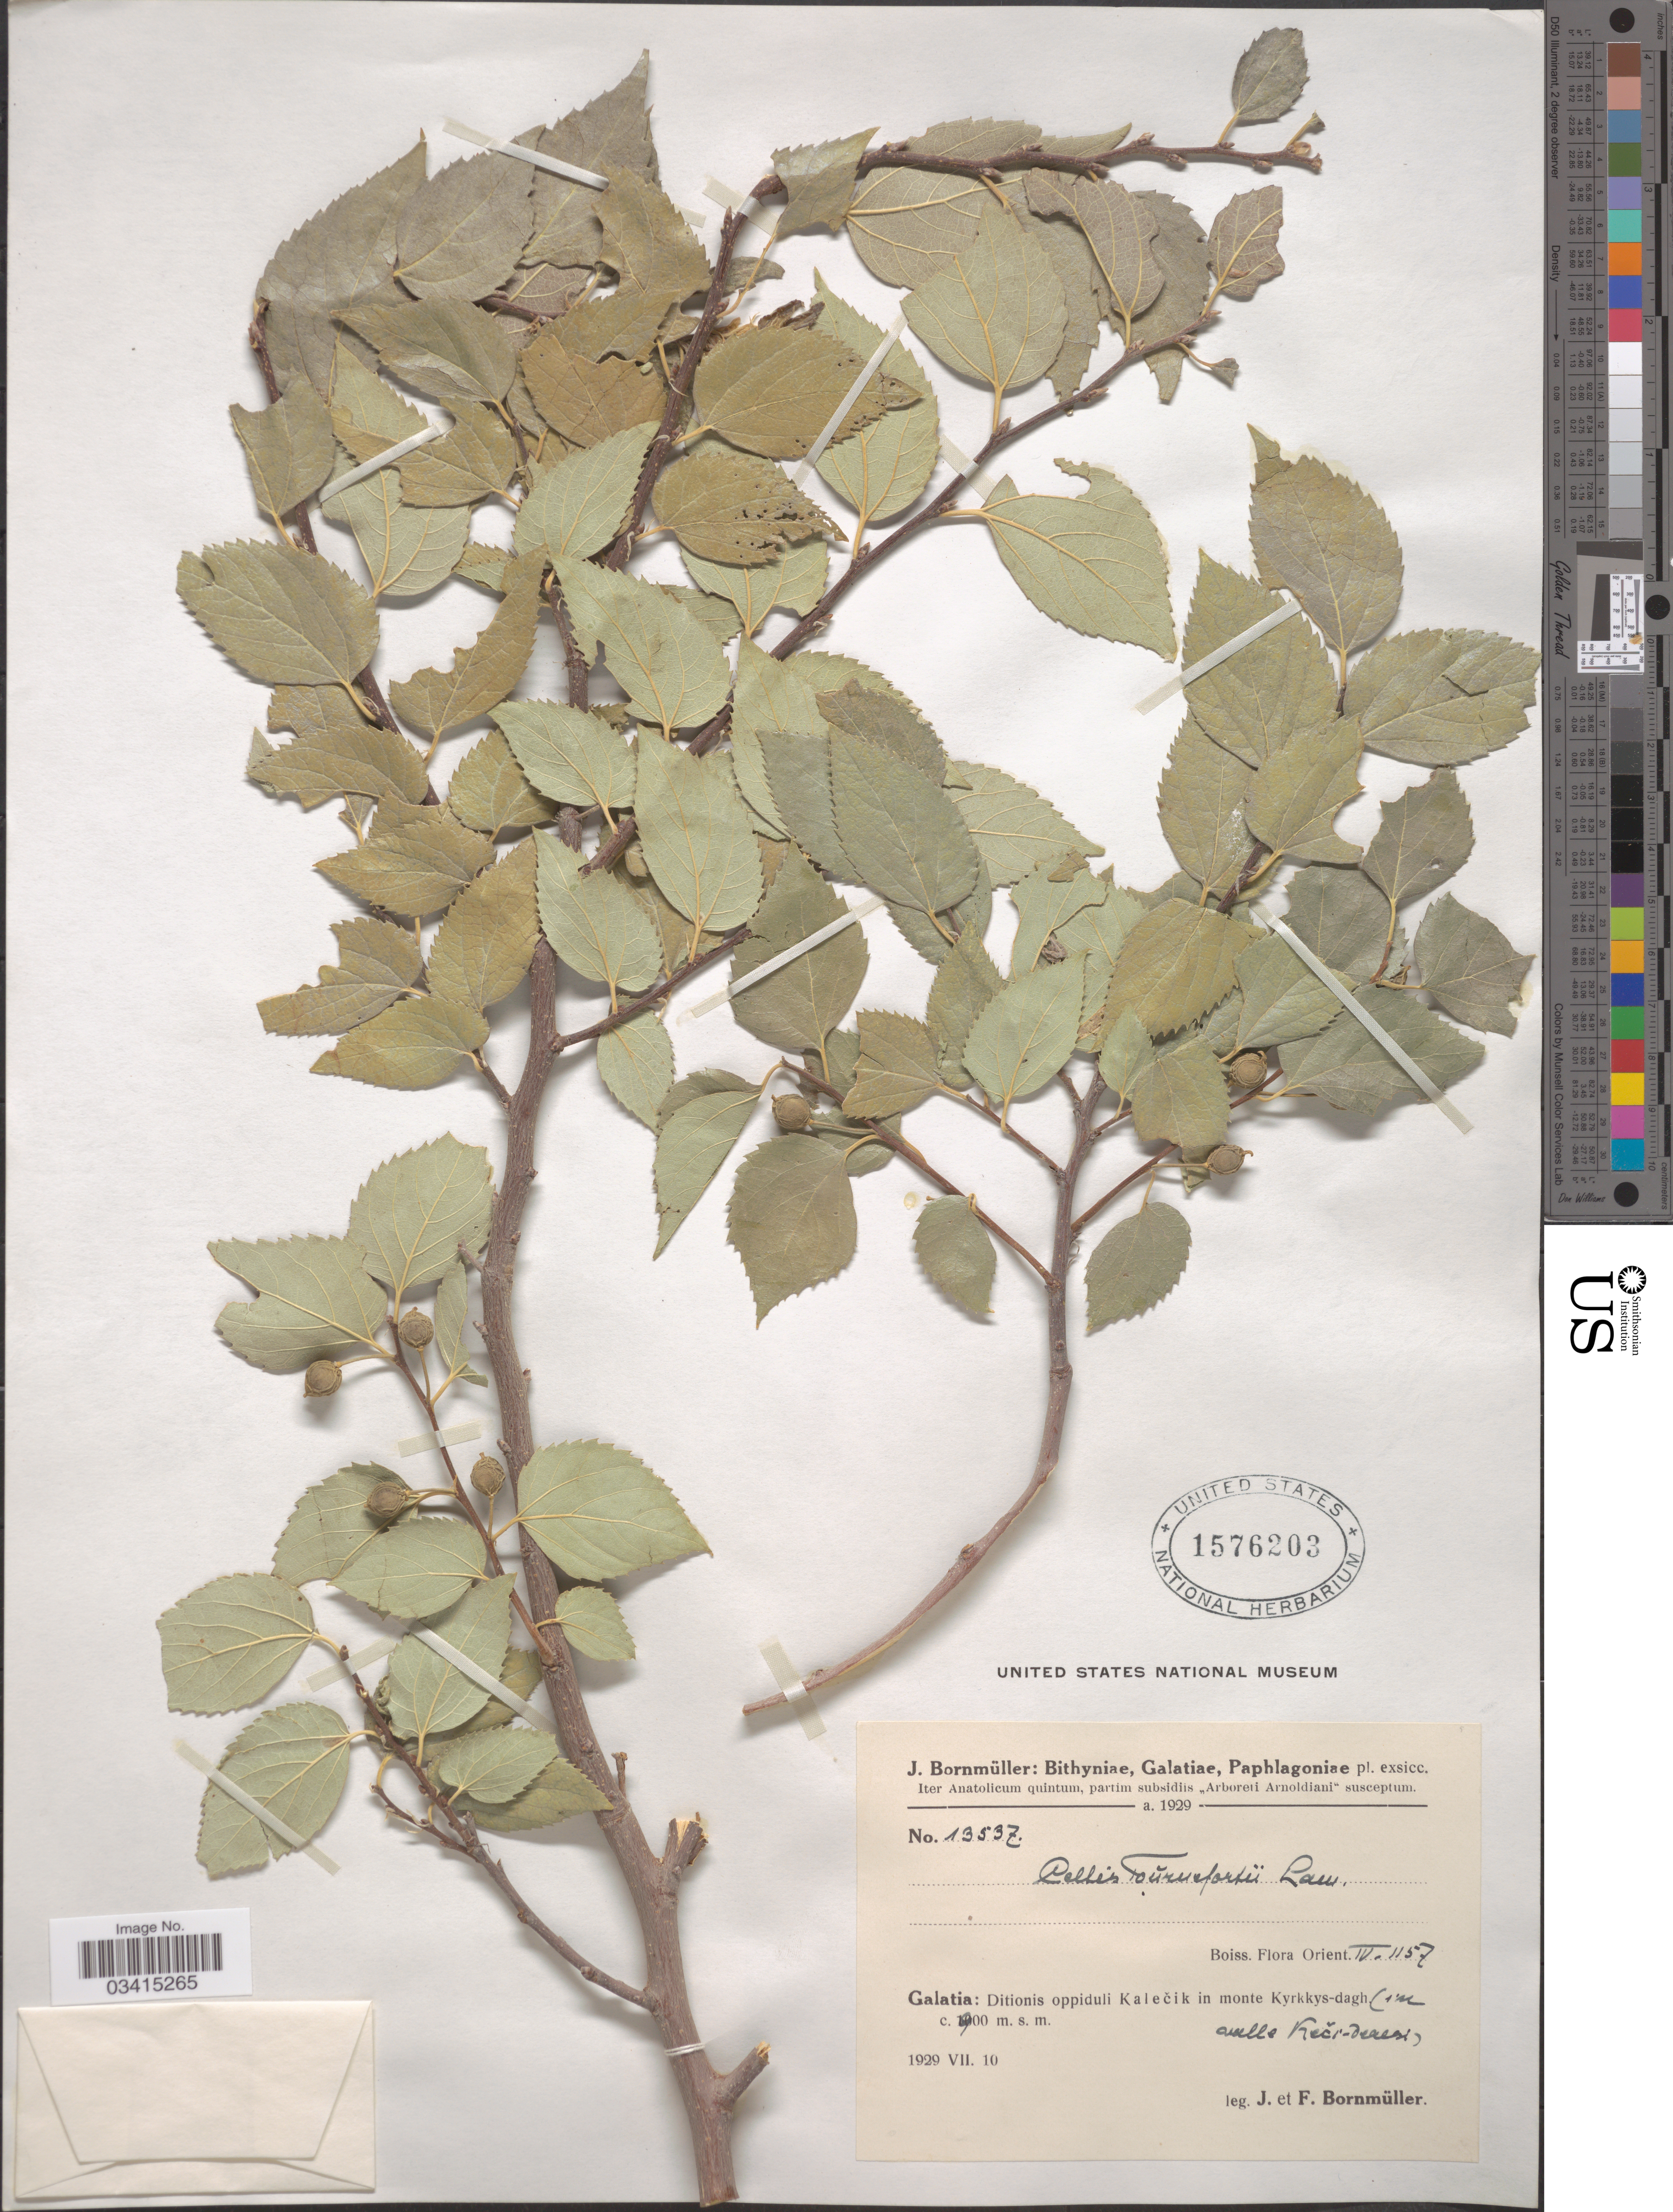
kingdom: Plantae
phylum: Tracheophyta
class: Magnoliopsida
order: Rosales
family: Cannabaceae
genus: Celtis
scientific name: Celtis tournefortii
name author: Lam.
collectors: J. Bornmüller & F. Bornmüller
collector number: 13537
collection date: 1929-07-10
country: Turkey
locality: Galatia: Ditionis oppiduli Kalečik in monte Kyrkkys-dagh (im annells Kečr-deresi) [interpreted].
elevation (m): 700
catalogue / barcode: US 1576203